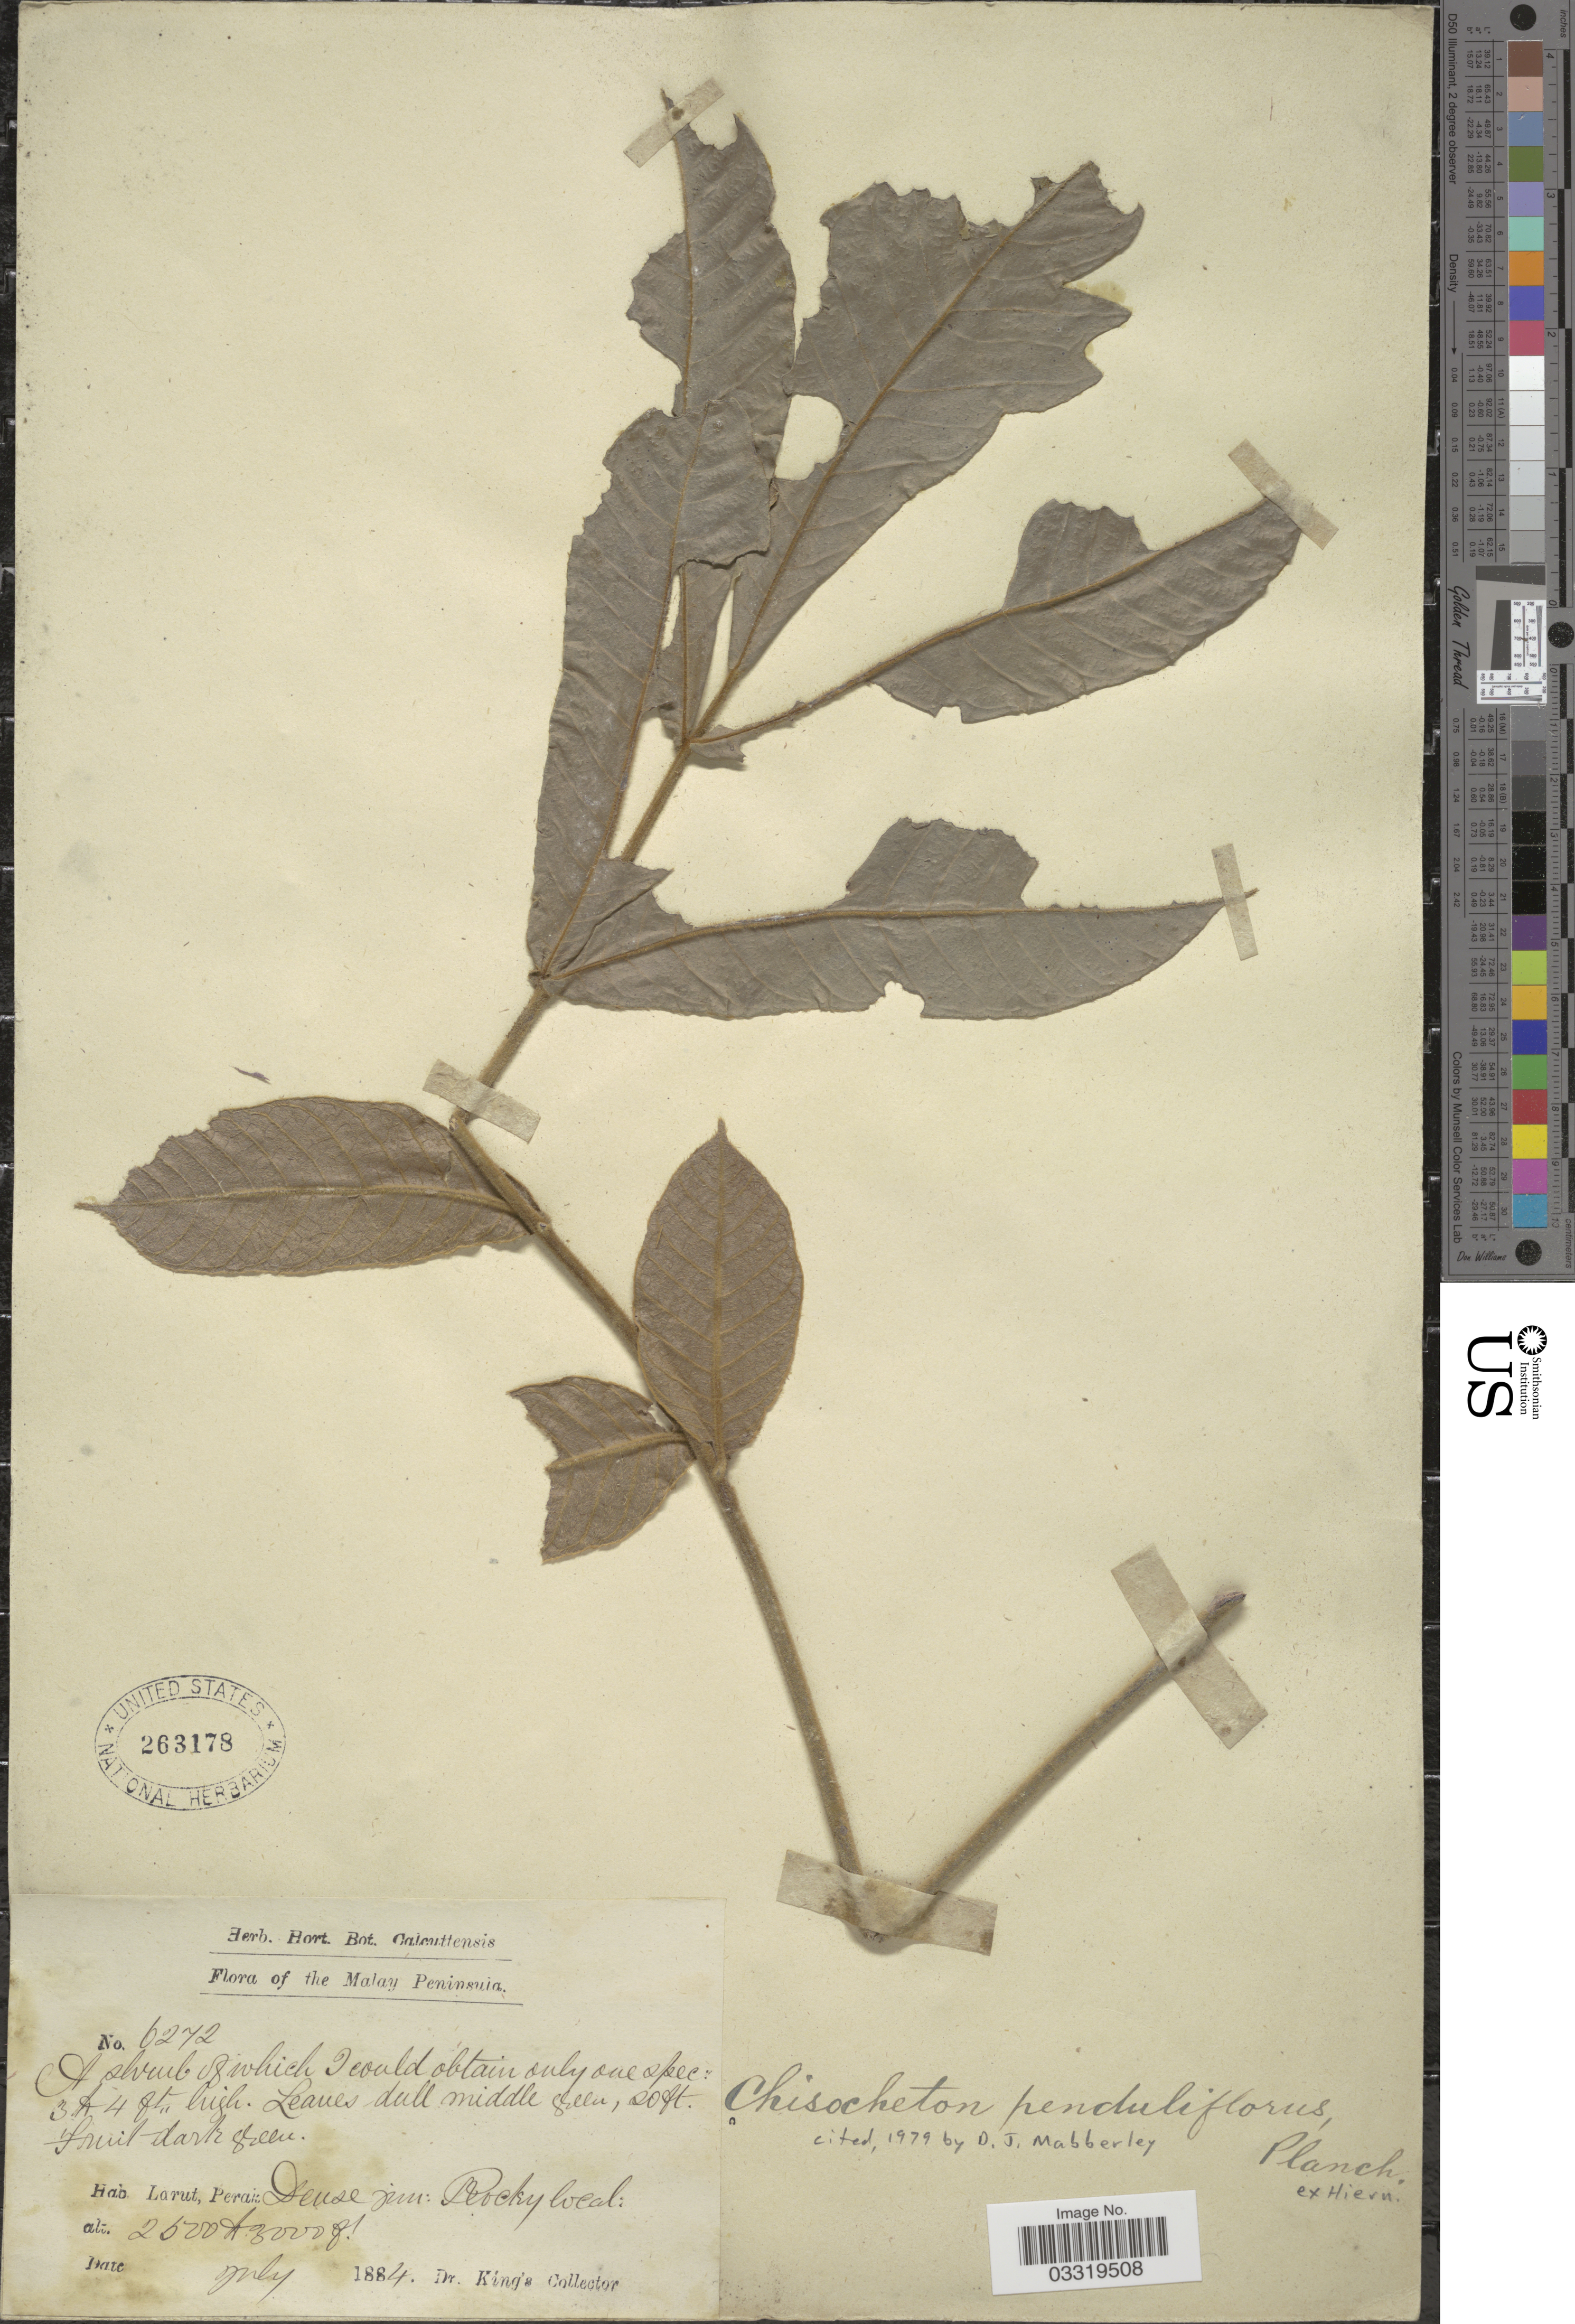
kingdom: Plantae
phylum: Tracheophyta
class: Magnoliopsida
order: Sapindales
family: Meliaceae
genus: Chisocheton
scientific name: Chisocheton penduliflorus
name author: Planch. ex Hiern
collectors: Dr. King's collector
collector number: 6272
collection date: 1884-07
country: Malaysia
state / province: Perak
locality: Malay Peninsula, Larut.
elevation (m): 762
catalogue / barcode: US 263178